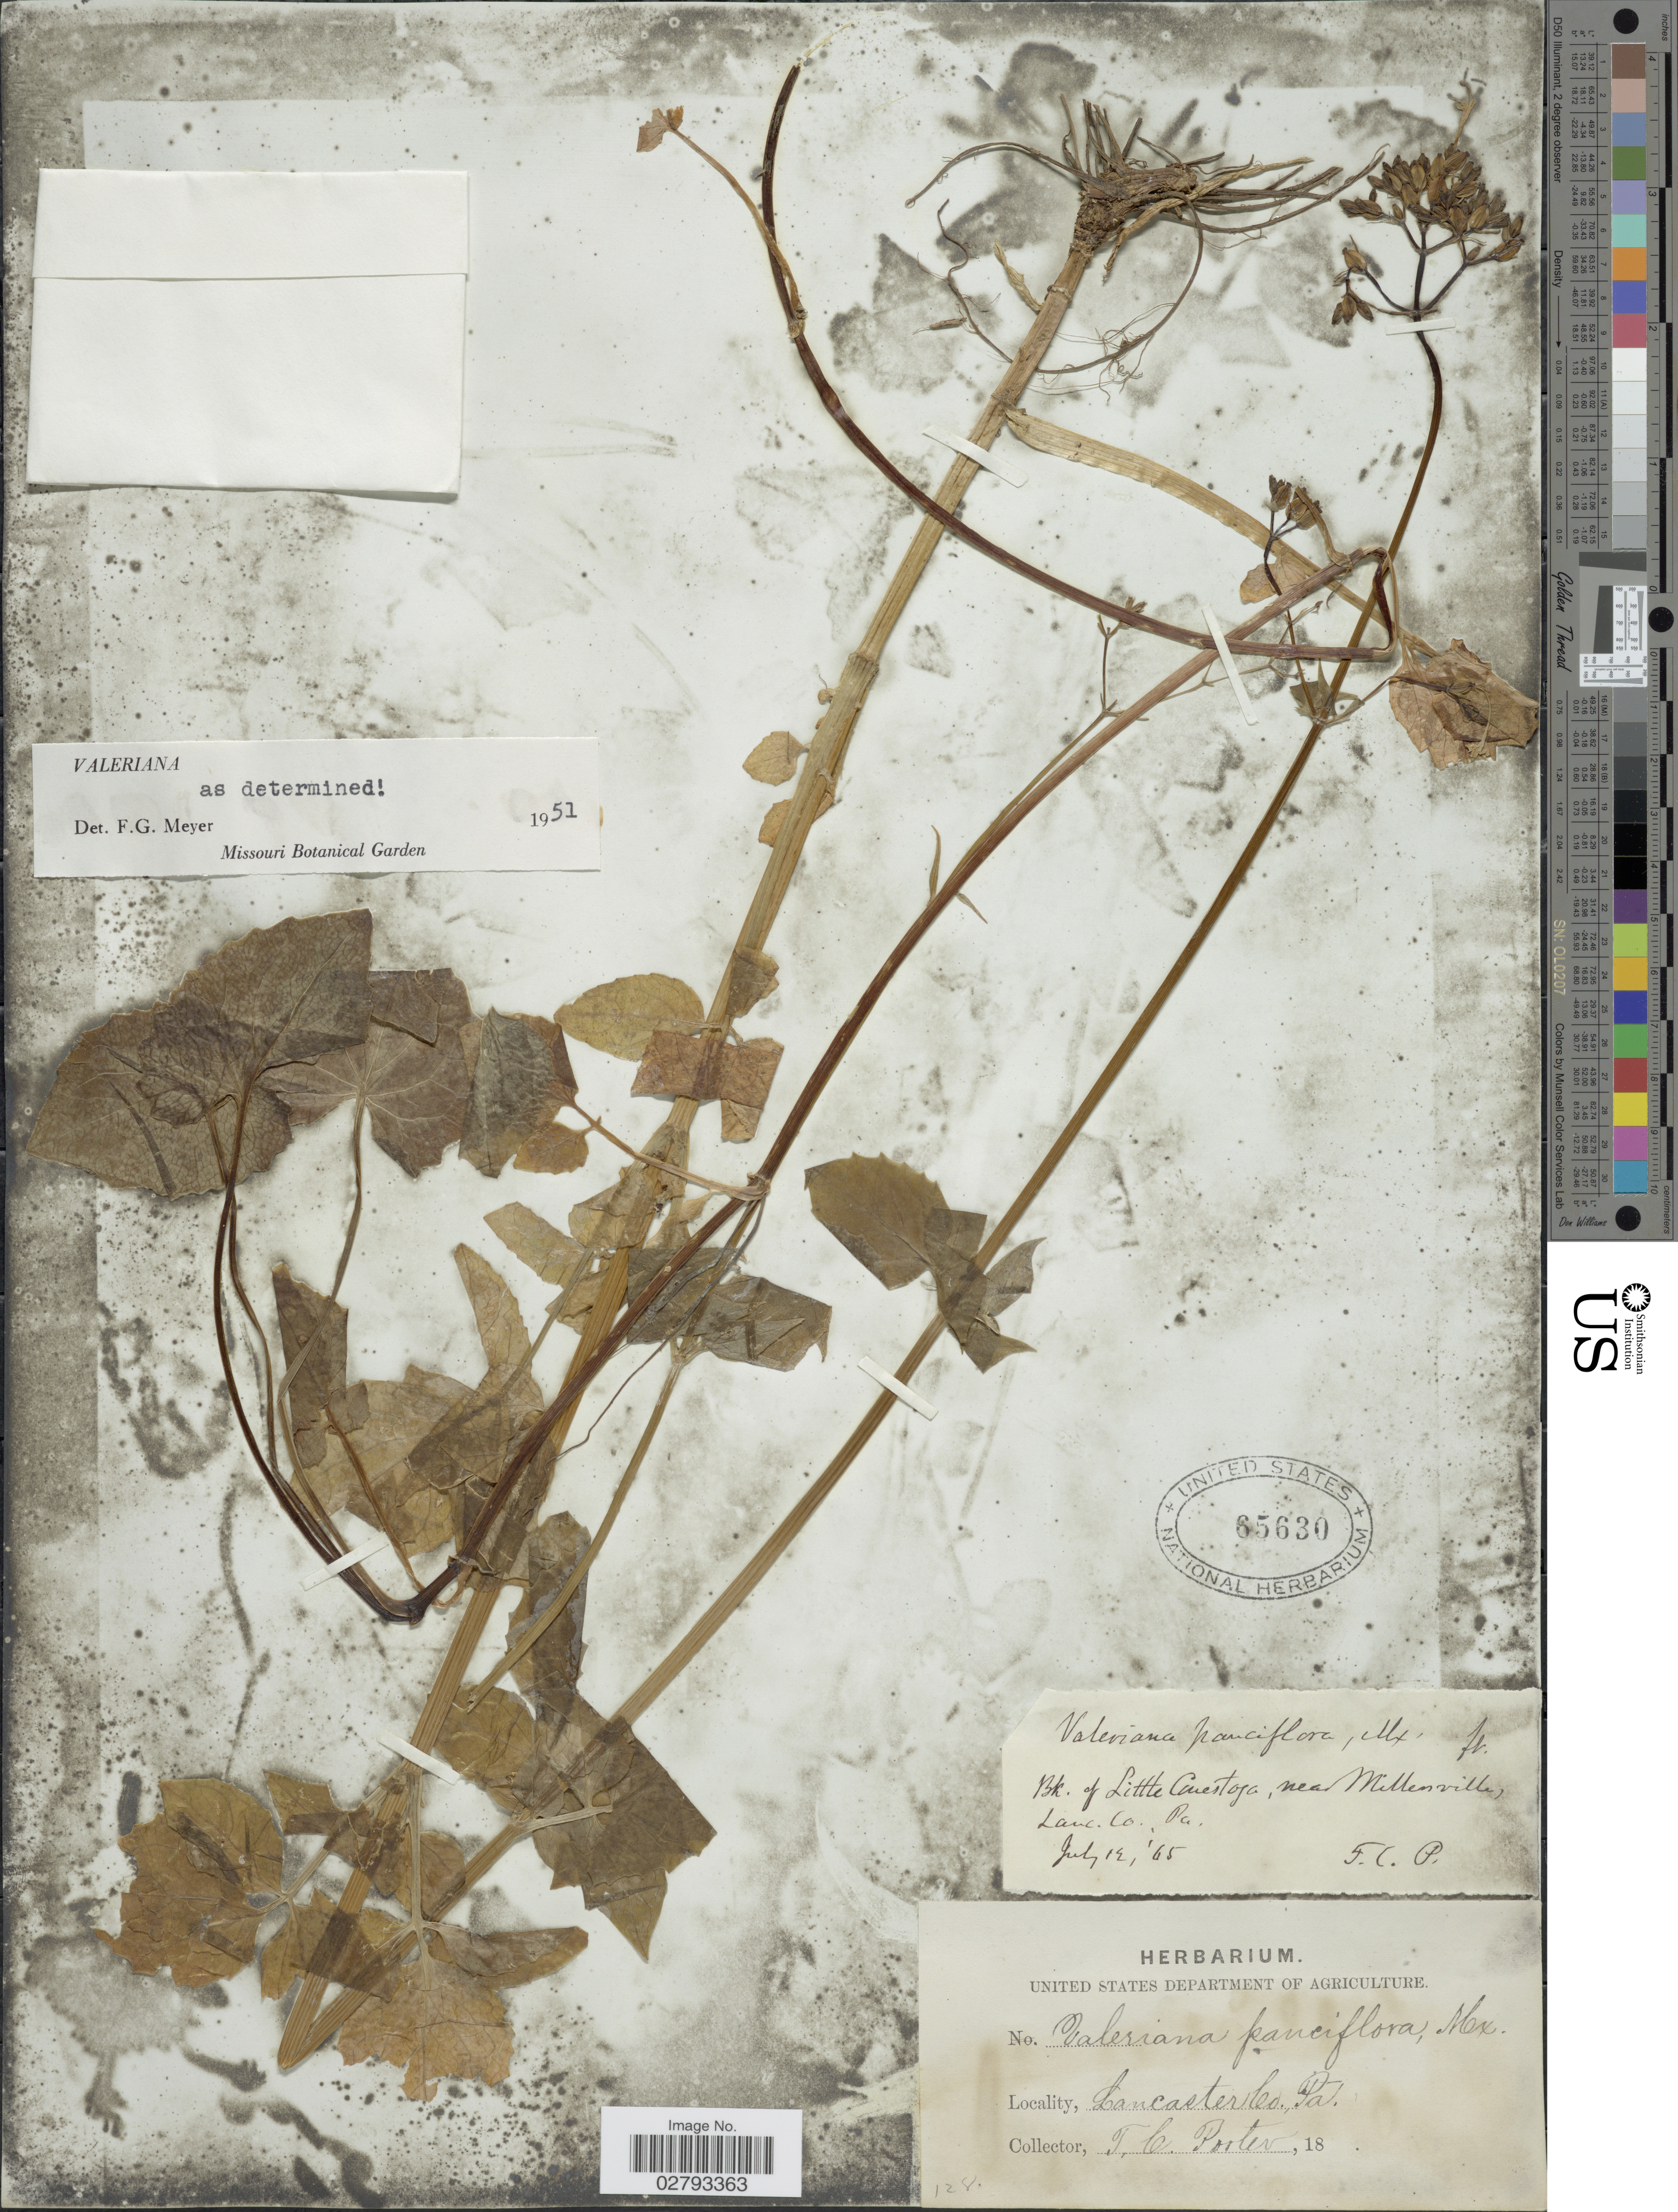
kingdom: Plantae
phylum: Tracheophyta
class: Magnoliopsida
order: Dipsacales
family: Caprifoliaceae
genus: Valeriana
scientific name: Valeriana pauciflora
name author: Michx.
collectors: T. Porter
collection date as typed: Transcribed d/m/y: 12/7/65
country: United States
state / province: Pennsylvania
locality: Bk. of Little Conestoga, near Millersville, Lanc. Co.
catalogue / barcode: US 65630